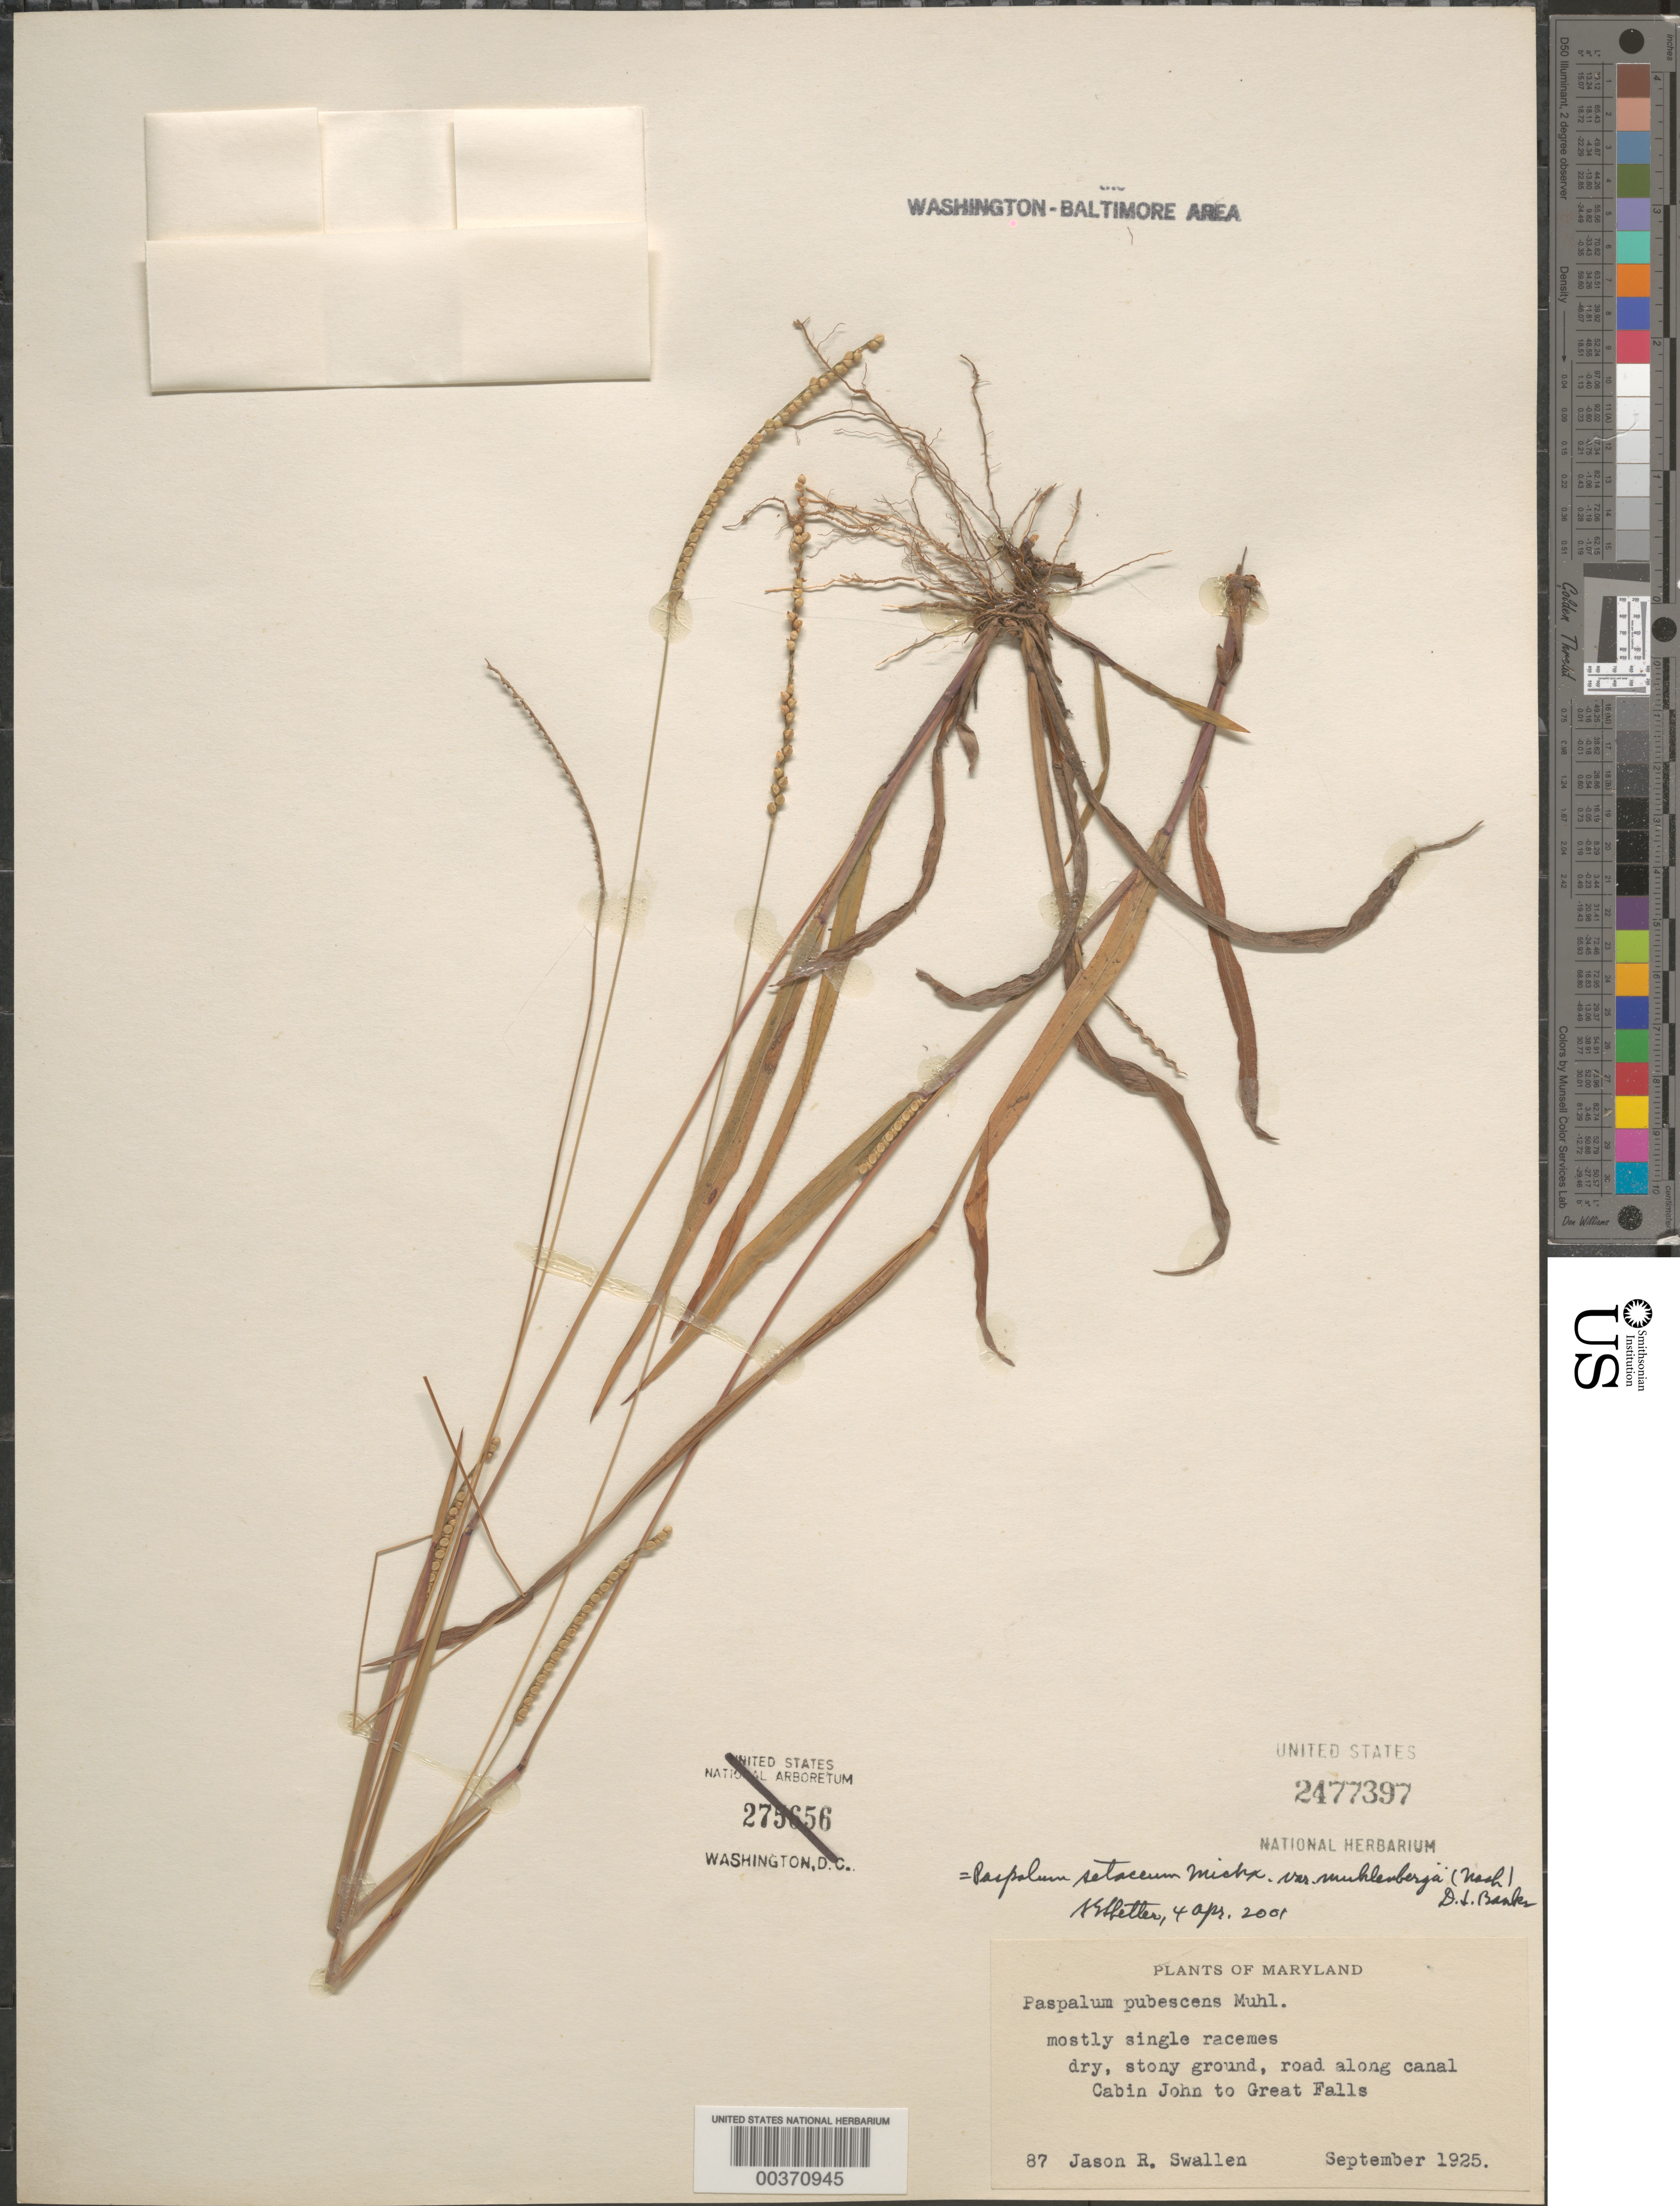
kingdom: Plantae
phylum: Tracheophyta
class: Liliopsida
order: Poales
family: Poaceae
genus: Paspalum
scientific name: Paspalum setaceum var. muhlenbergii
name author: (Nash) D.J. Banks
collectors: J. R. Swallen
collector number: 87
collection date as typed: Sep 1925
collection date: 1925-09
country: United States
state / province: Maryland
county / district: Montgomery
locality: Cabin John to Great Falls C. & O. Canal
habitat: Dry, stony ground, road along canal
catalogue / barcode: US 2477397